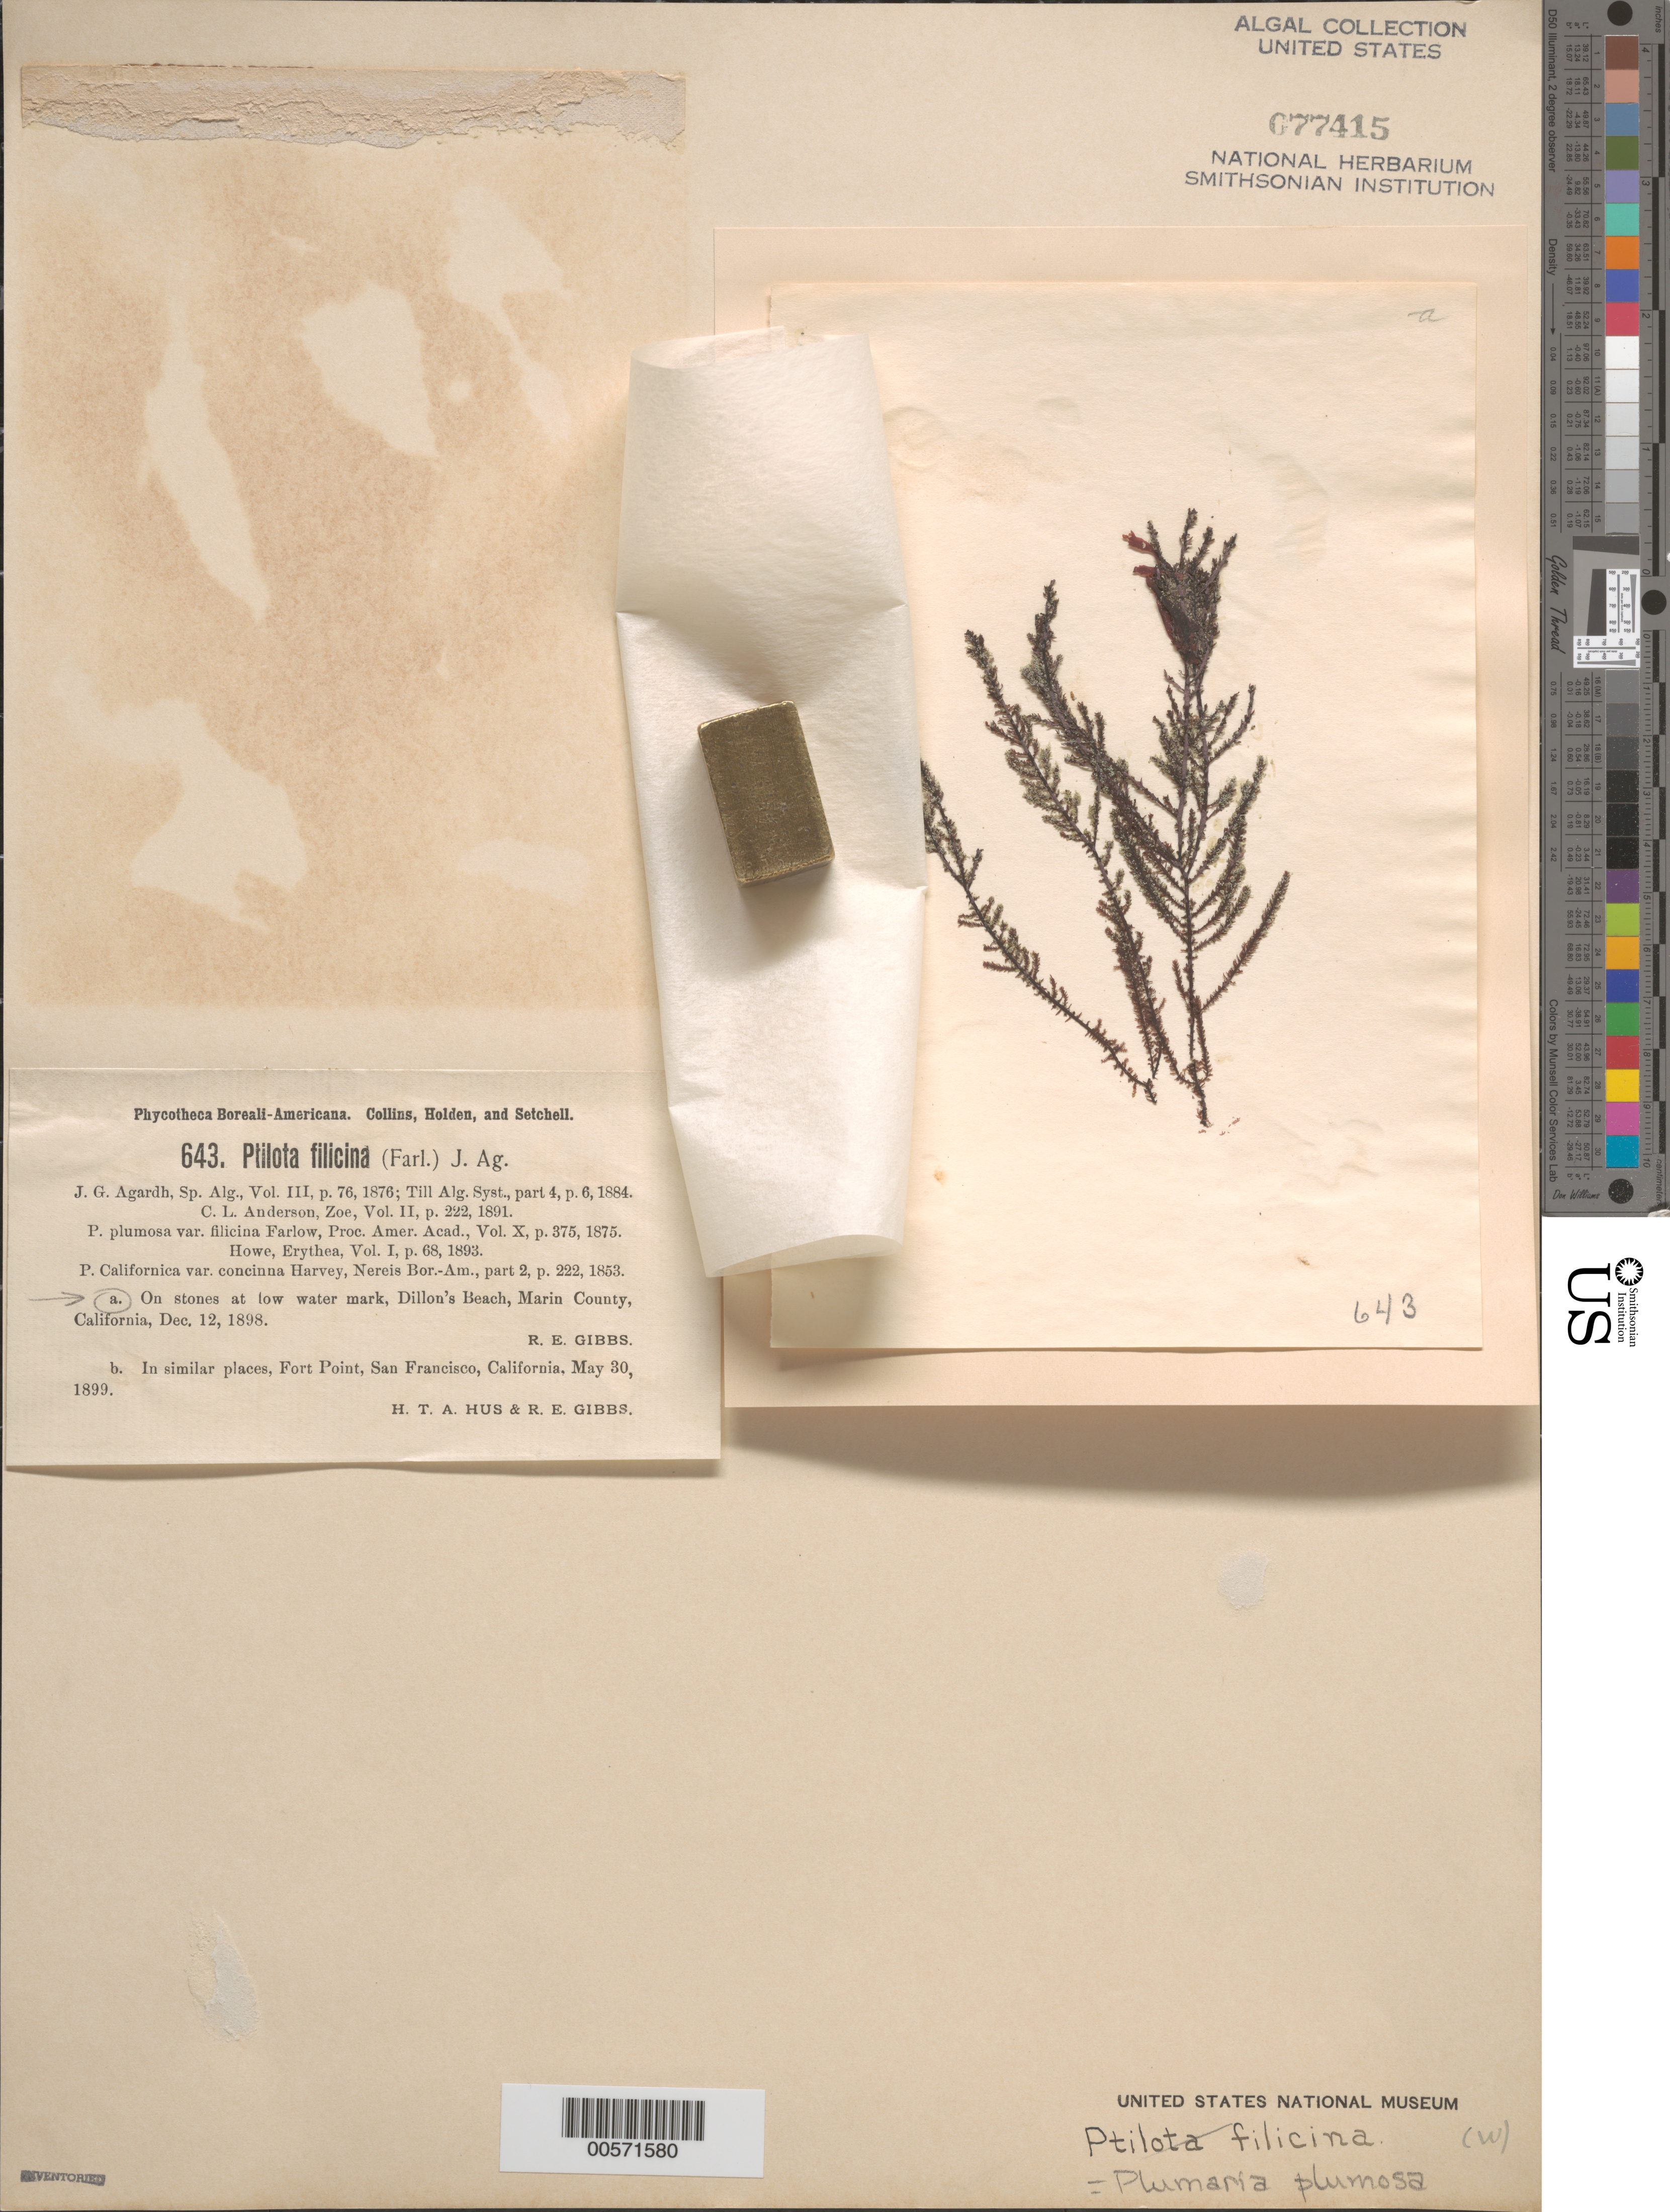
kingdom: Plantae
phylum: Rhodophyta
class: Florideophyceae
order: Ceramiales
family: Wrangeliaceae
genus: Plumaria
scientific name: Plumaria plumosa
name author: (Hudson) Kuntze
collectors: R. Gibbs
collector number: PB-A 643a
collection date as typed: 12 Dec 1898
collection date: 1898-12-12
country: United States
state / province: California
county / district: Marin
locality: Dillons Beach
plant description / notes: Collins, Holden & Setchell, Phycotheca Boreali-Americana, as Ptilota filicina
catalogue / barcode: US 77415